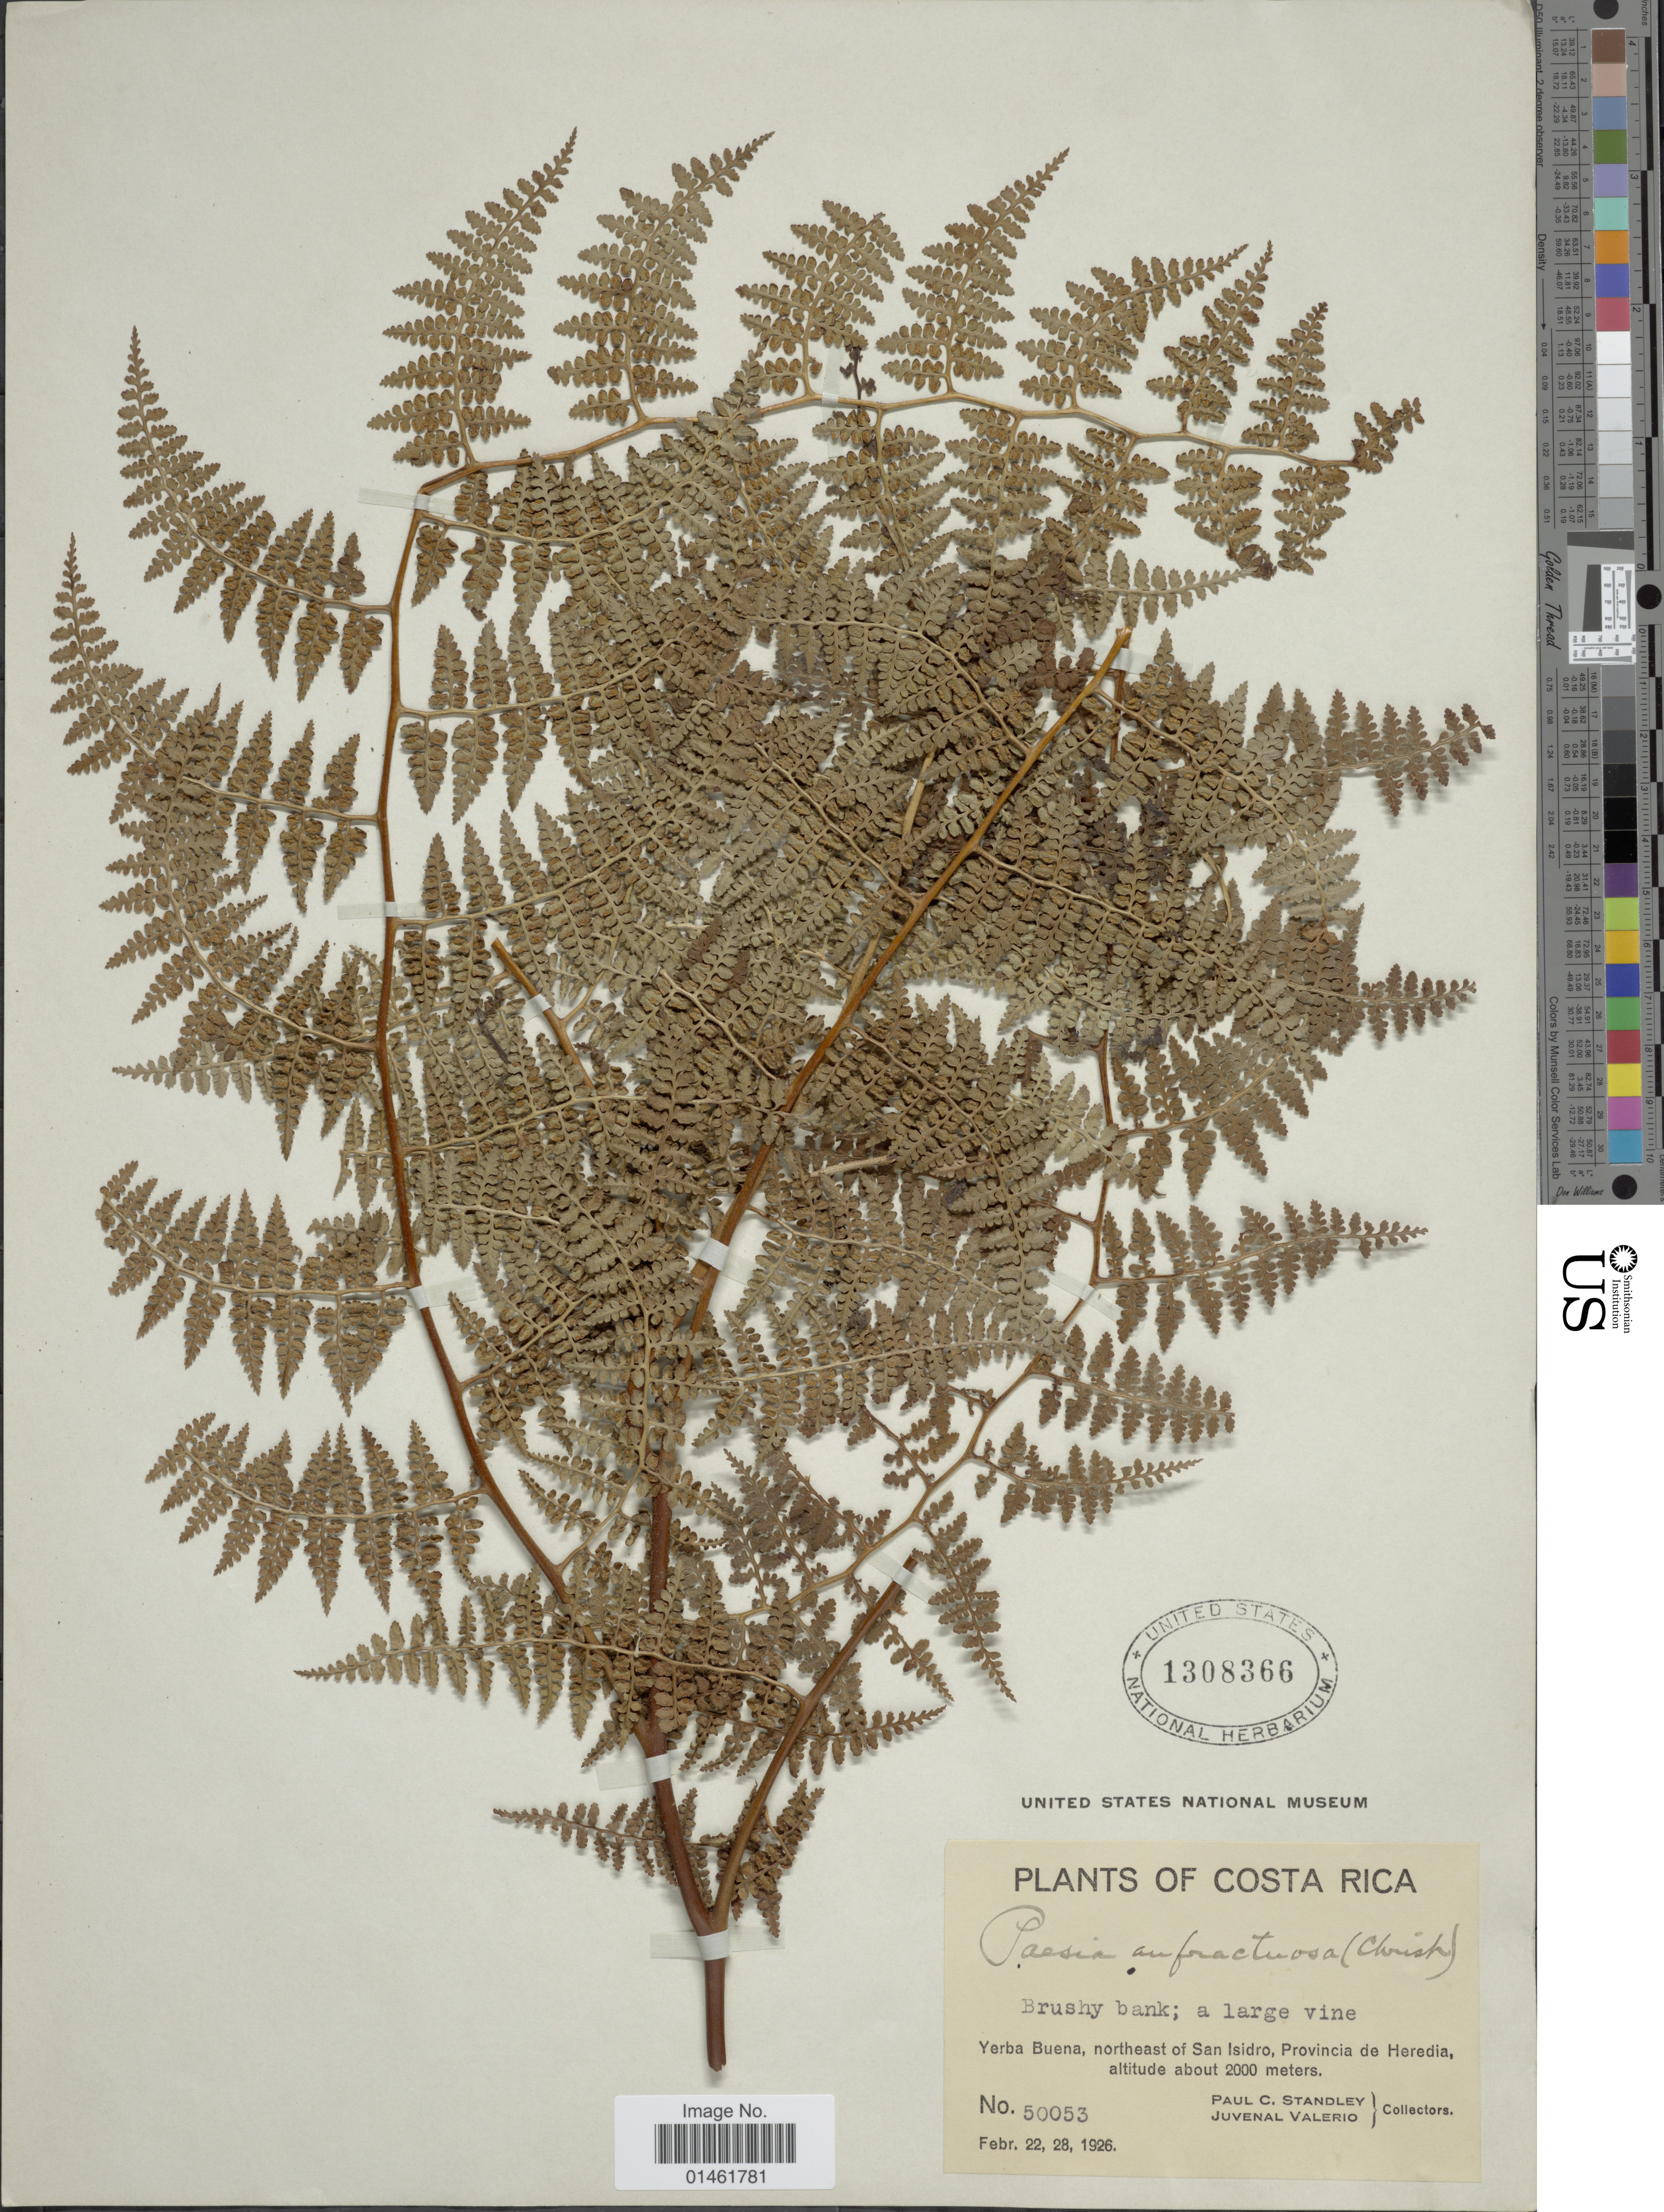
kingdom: Plantae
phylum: Tracheophyta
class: Polypodiopsida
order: Polypodiales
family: Dennstaedtiaceae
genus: Paesia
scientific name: Paesia anfractuosa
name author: (Christ) C. Chr.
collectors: P. C. Standley & J. Valerio R.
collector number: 50053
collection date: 1926-02-22/1926-02-28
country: Costa Rica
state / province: Heredia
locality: Yerba Buena, northeast of San Isidro, provincia de Heredia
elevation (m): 2000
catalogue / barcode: US 1308366